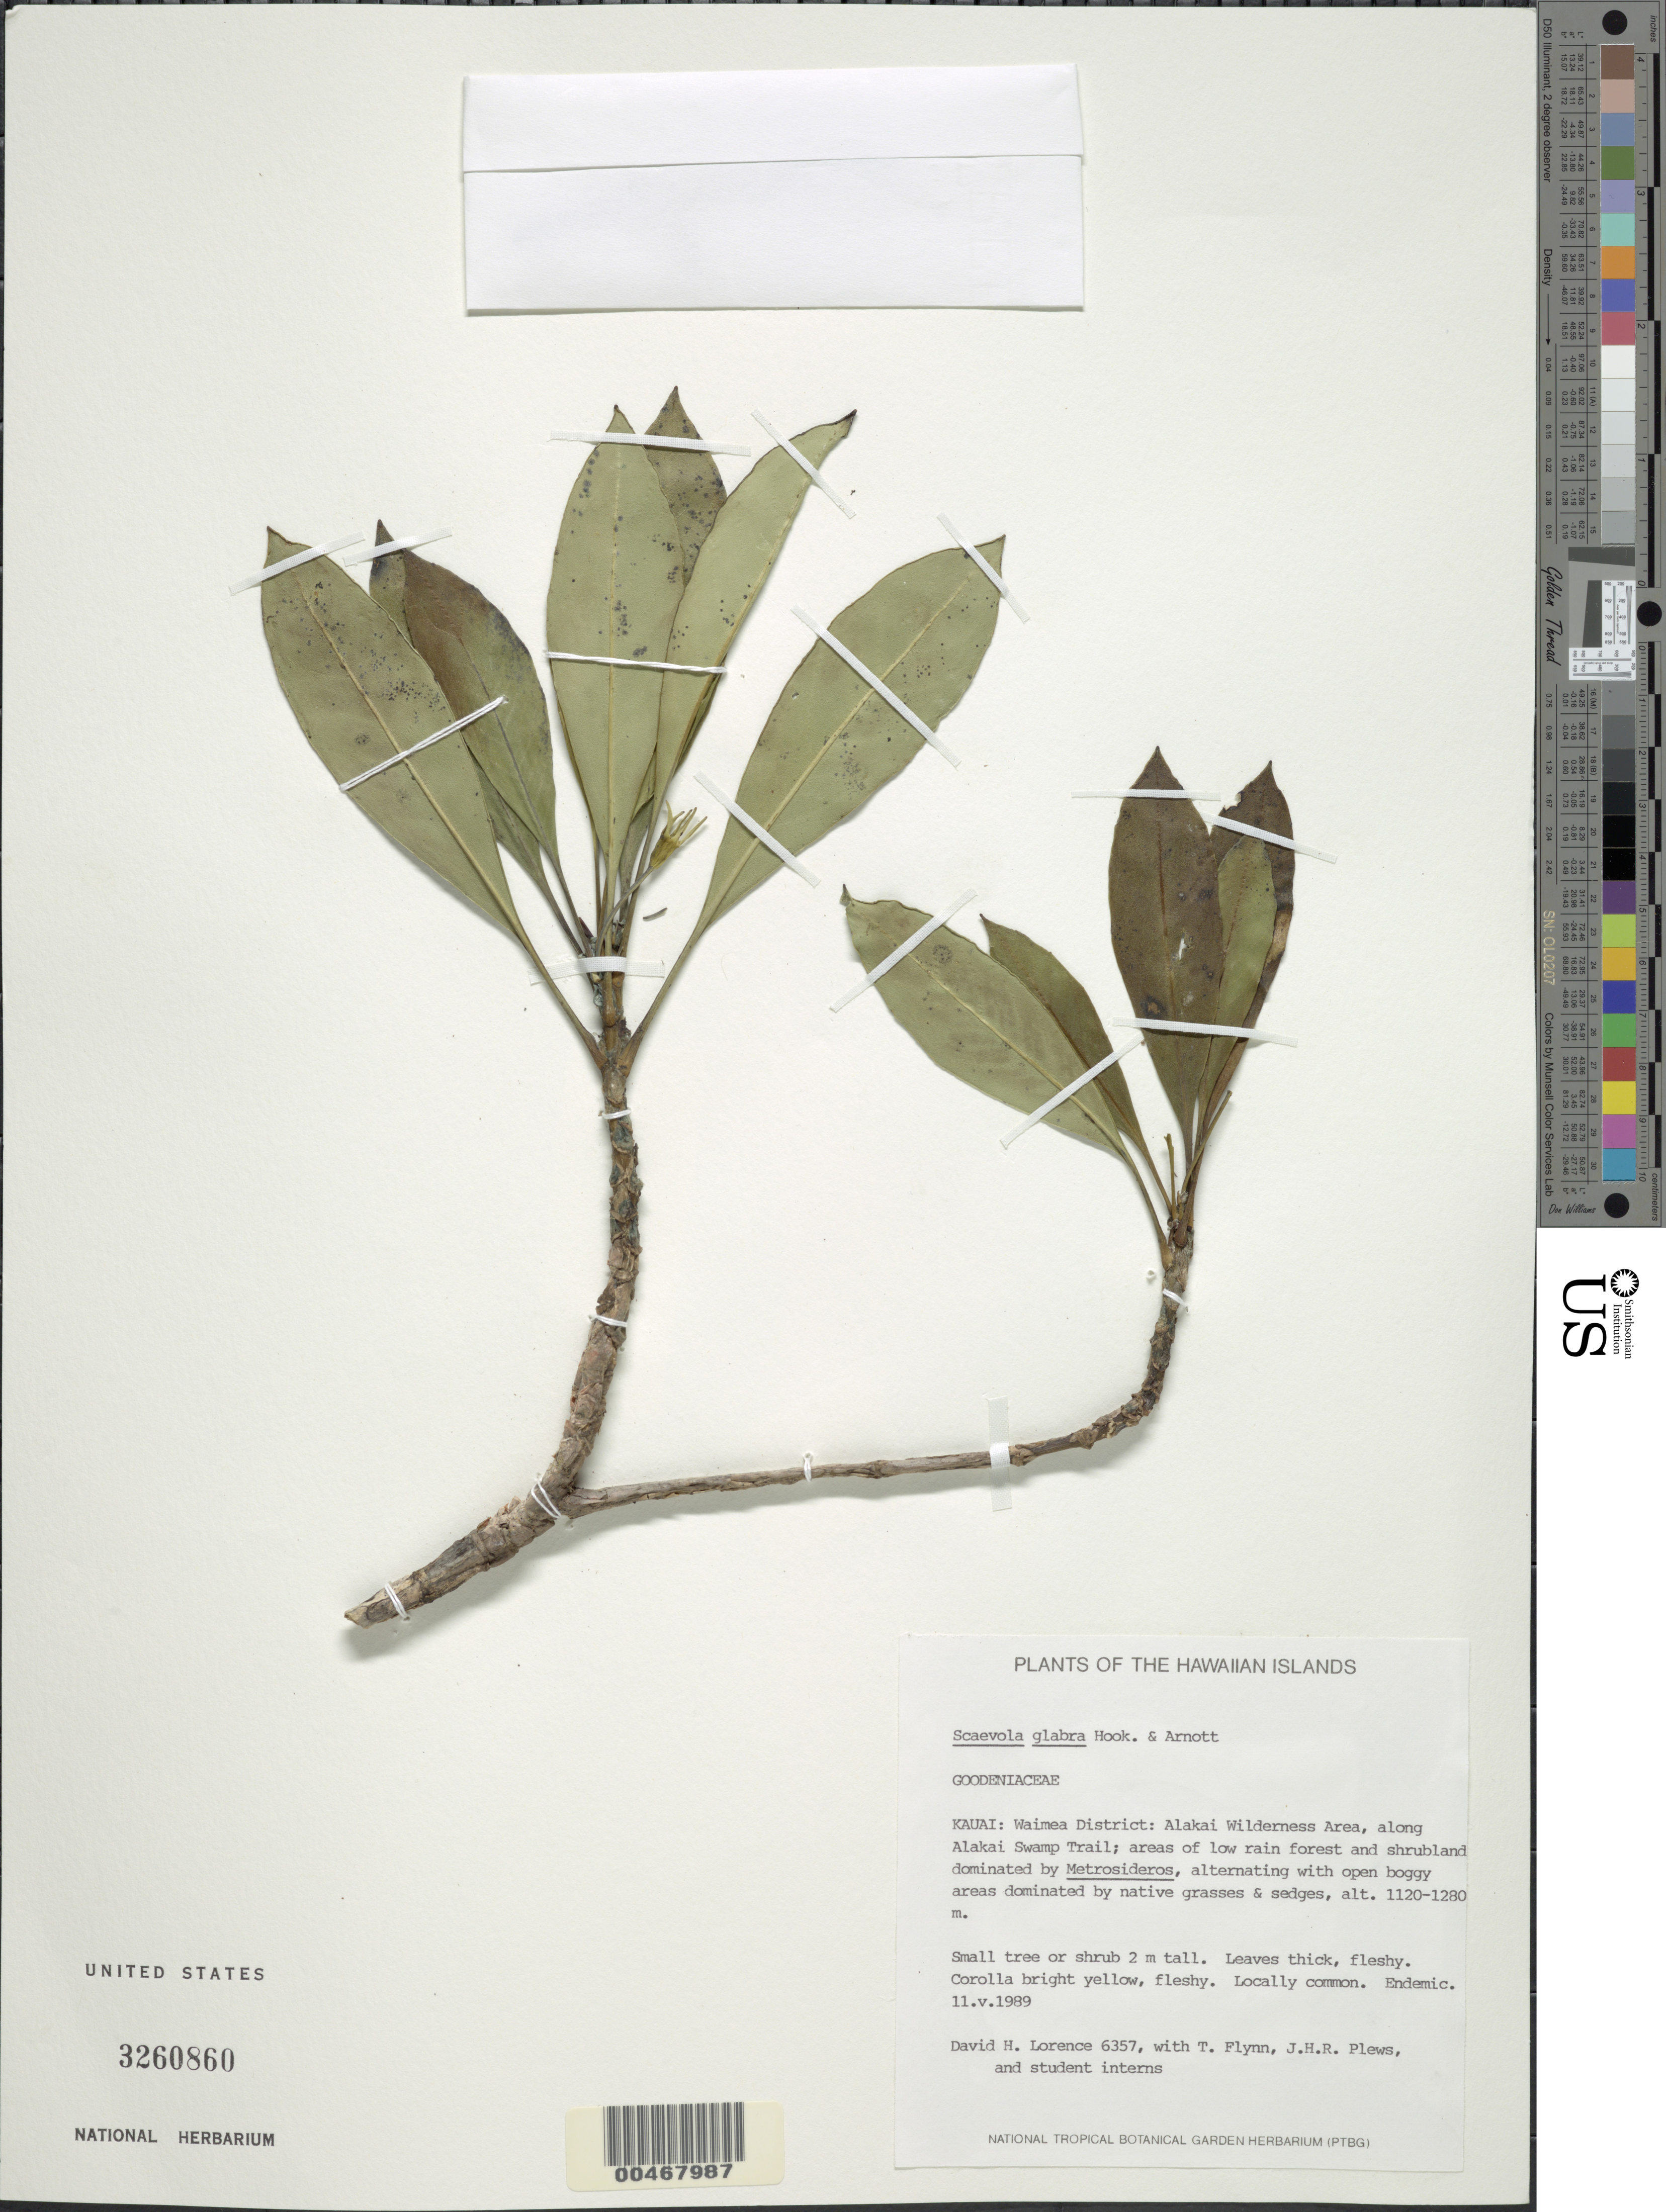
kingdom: Plantae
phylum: Tracheophyta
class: Magnoliopsida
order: Asterales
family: Goodeniaceae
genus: Scaevola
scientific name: Scaevola glabra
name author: Hook. & Arn.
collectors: D. Lorence, T. W. Flynn & J. Plews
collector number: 6357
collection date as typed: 11 May 1989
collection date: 1989-05-11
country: United States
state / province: Hawaii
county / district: Kauai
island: Kaua'i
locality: Waimea Dist., Alakai Wilderness Area, along Alakai Swamp Trail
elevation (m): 1120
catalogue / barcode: US 3260860